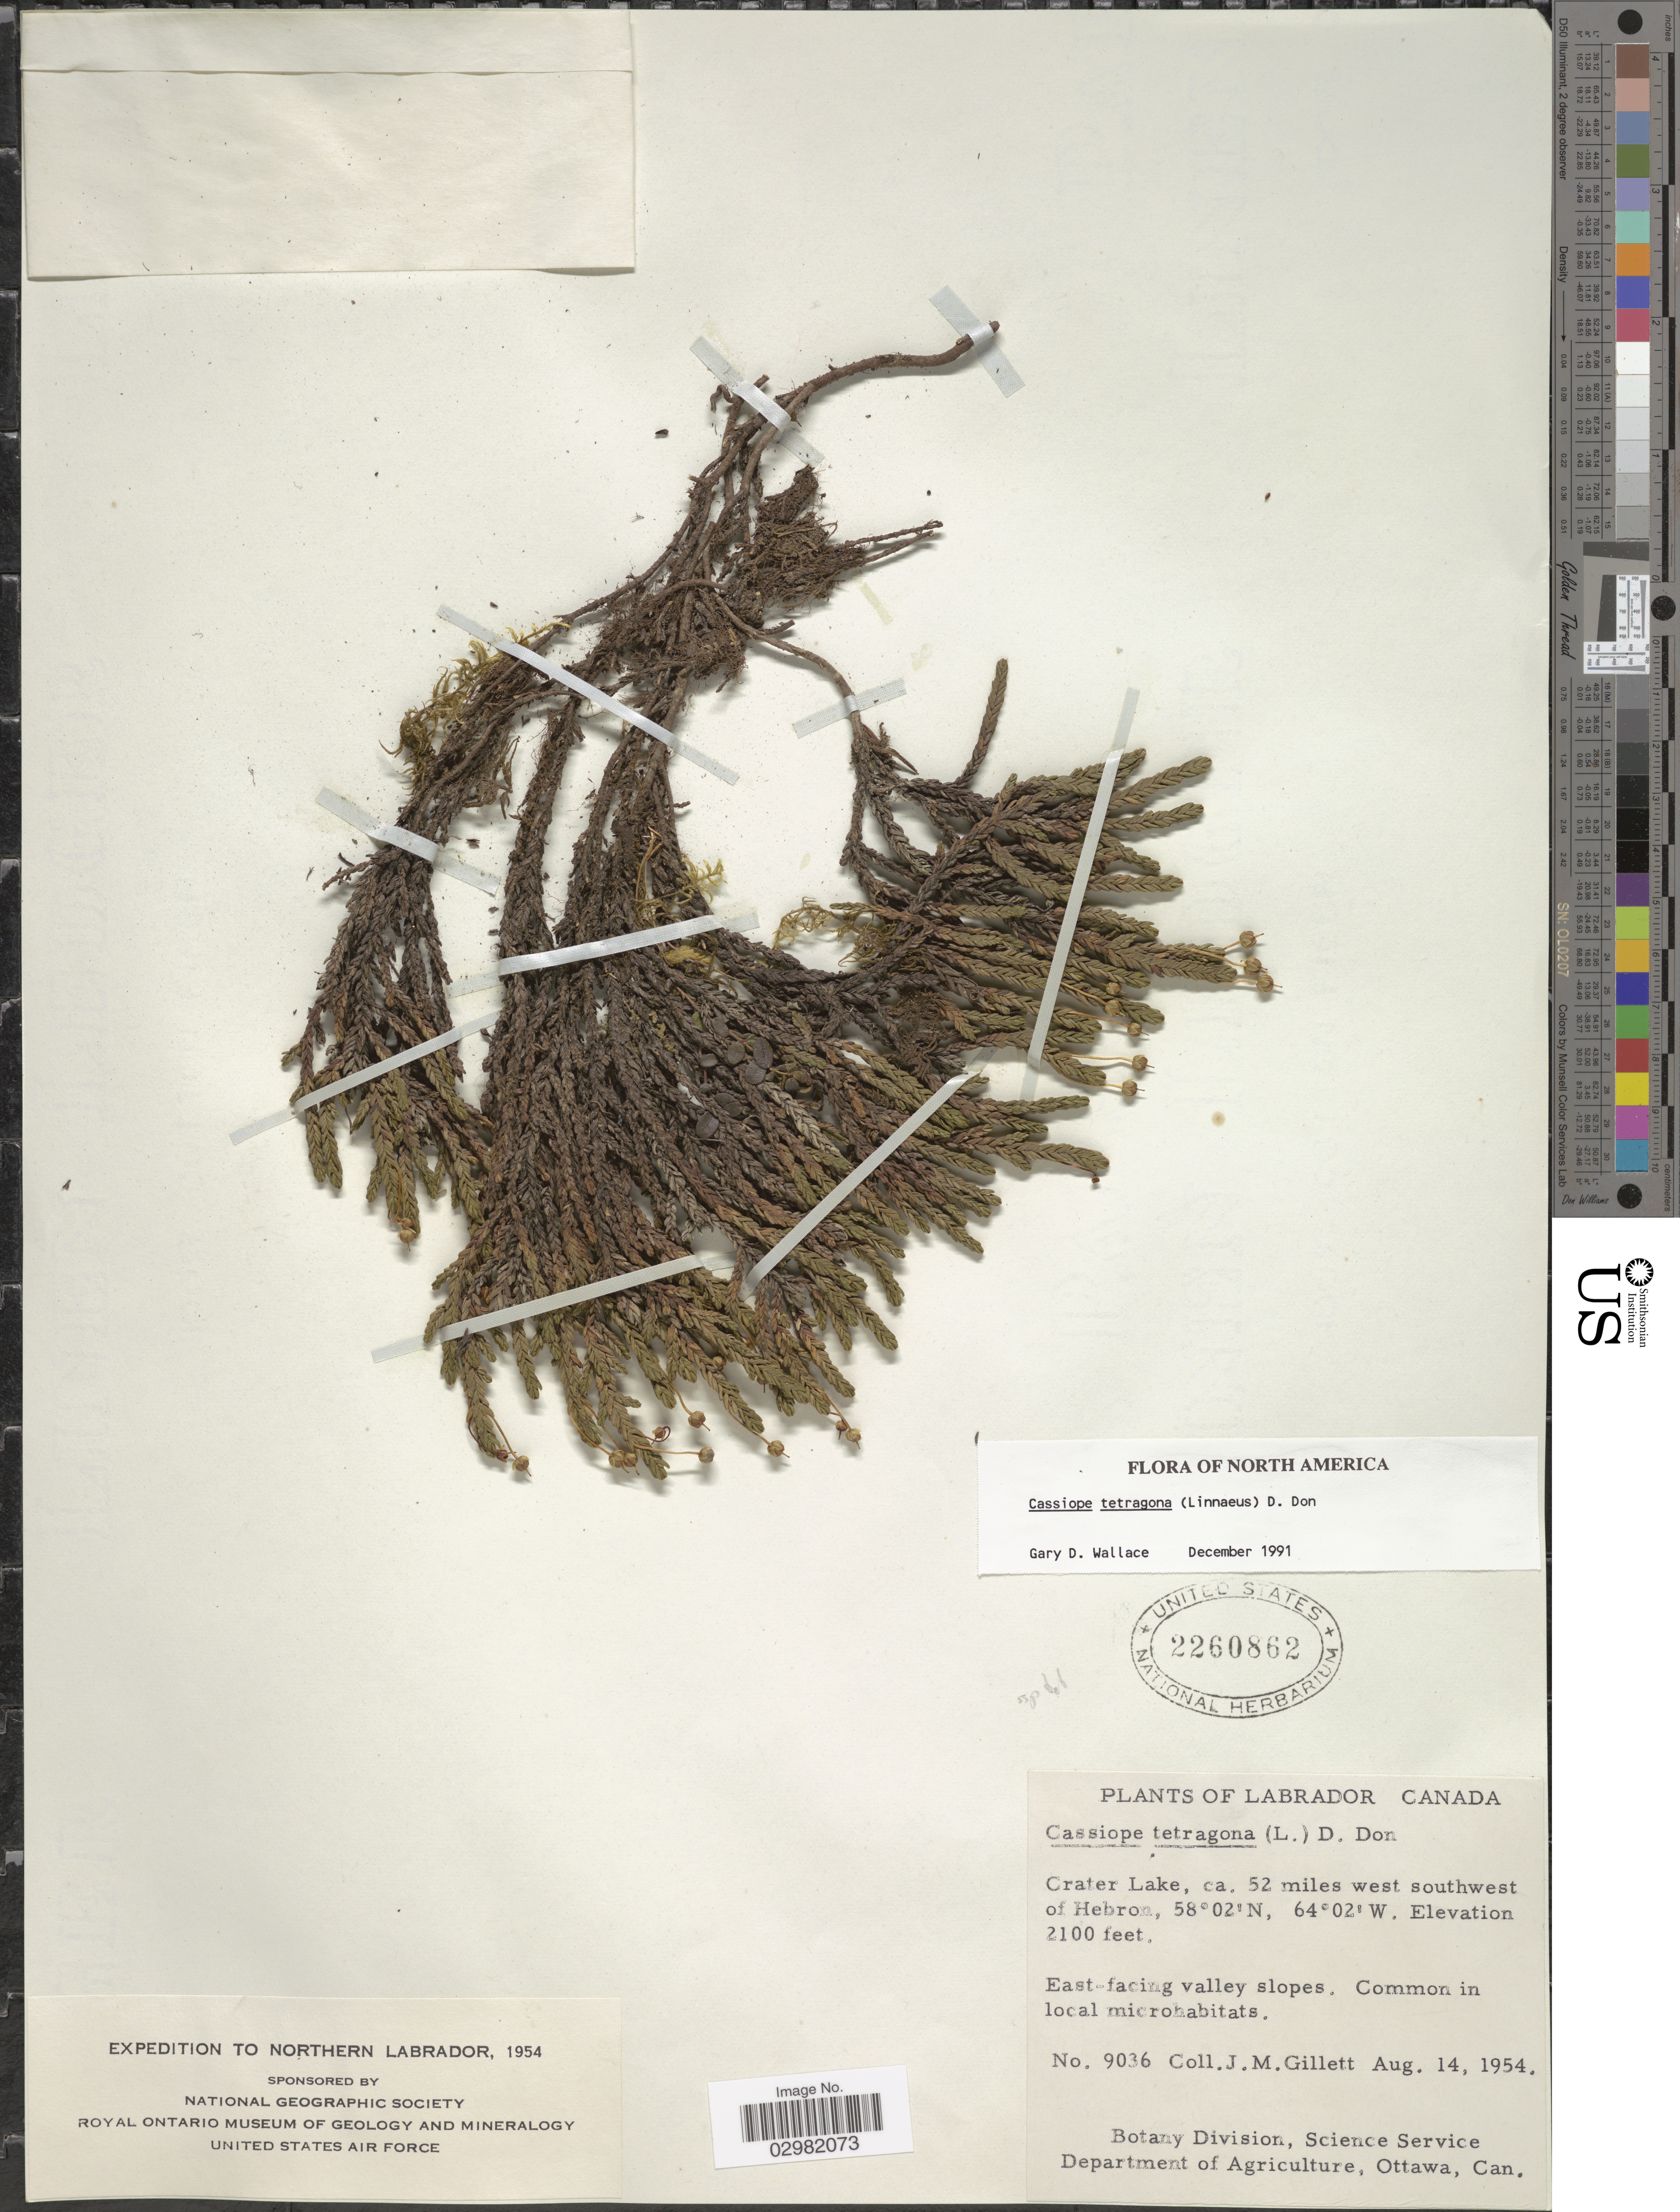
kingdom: Plantae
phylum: Tracheophyta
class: Magnoliopsida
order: Ericales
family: Ericaceae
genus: Cassiope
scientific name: Cassiope tetragona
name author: (L.) D. Don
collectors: J. M. Gillett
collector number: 9036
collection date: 1954-08-14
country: Canada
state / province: Newfoundland and Labrador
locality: Labrador. Crater Lake, ca. 52 miles west southwest of Hebron.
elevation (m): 640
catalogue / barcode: US 2260862